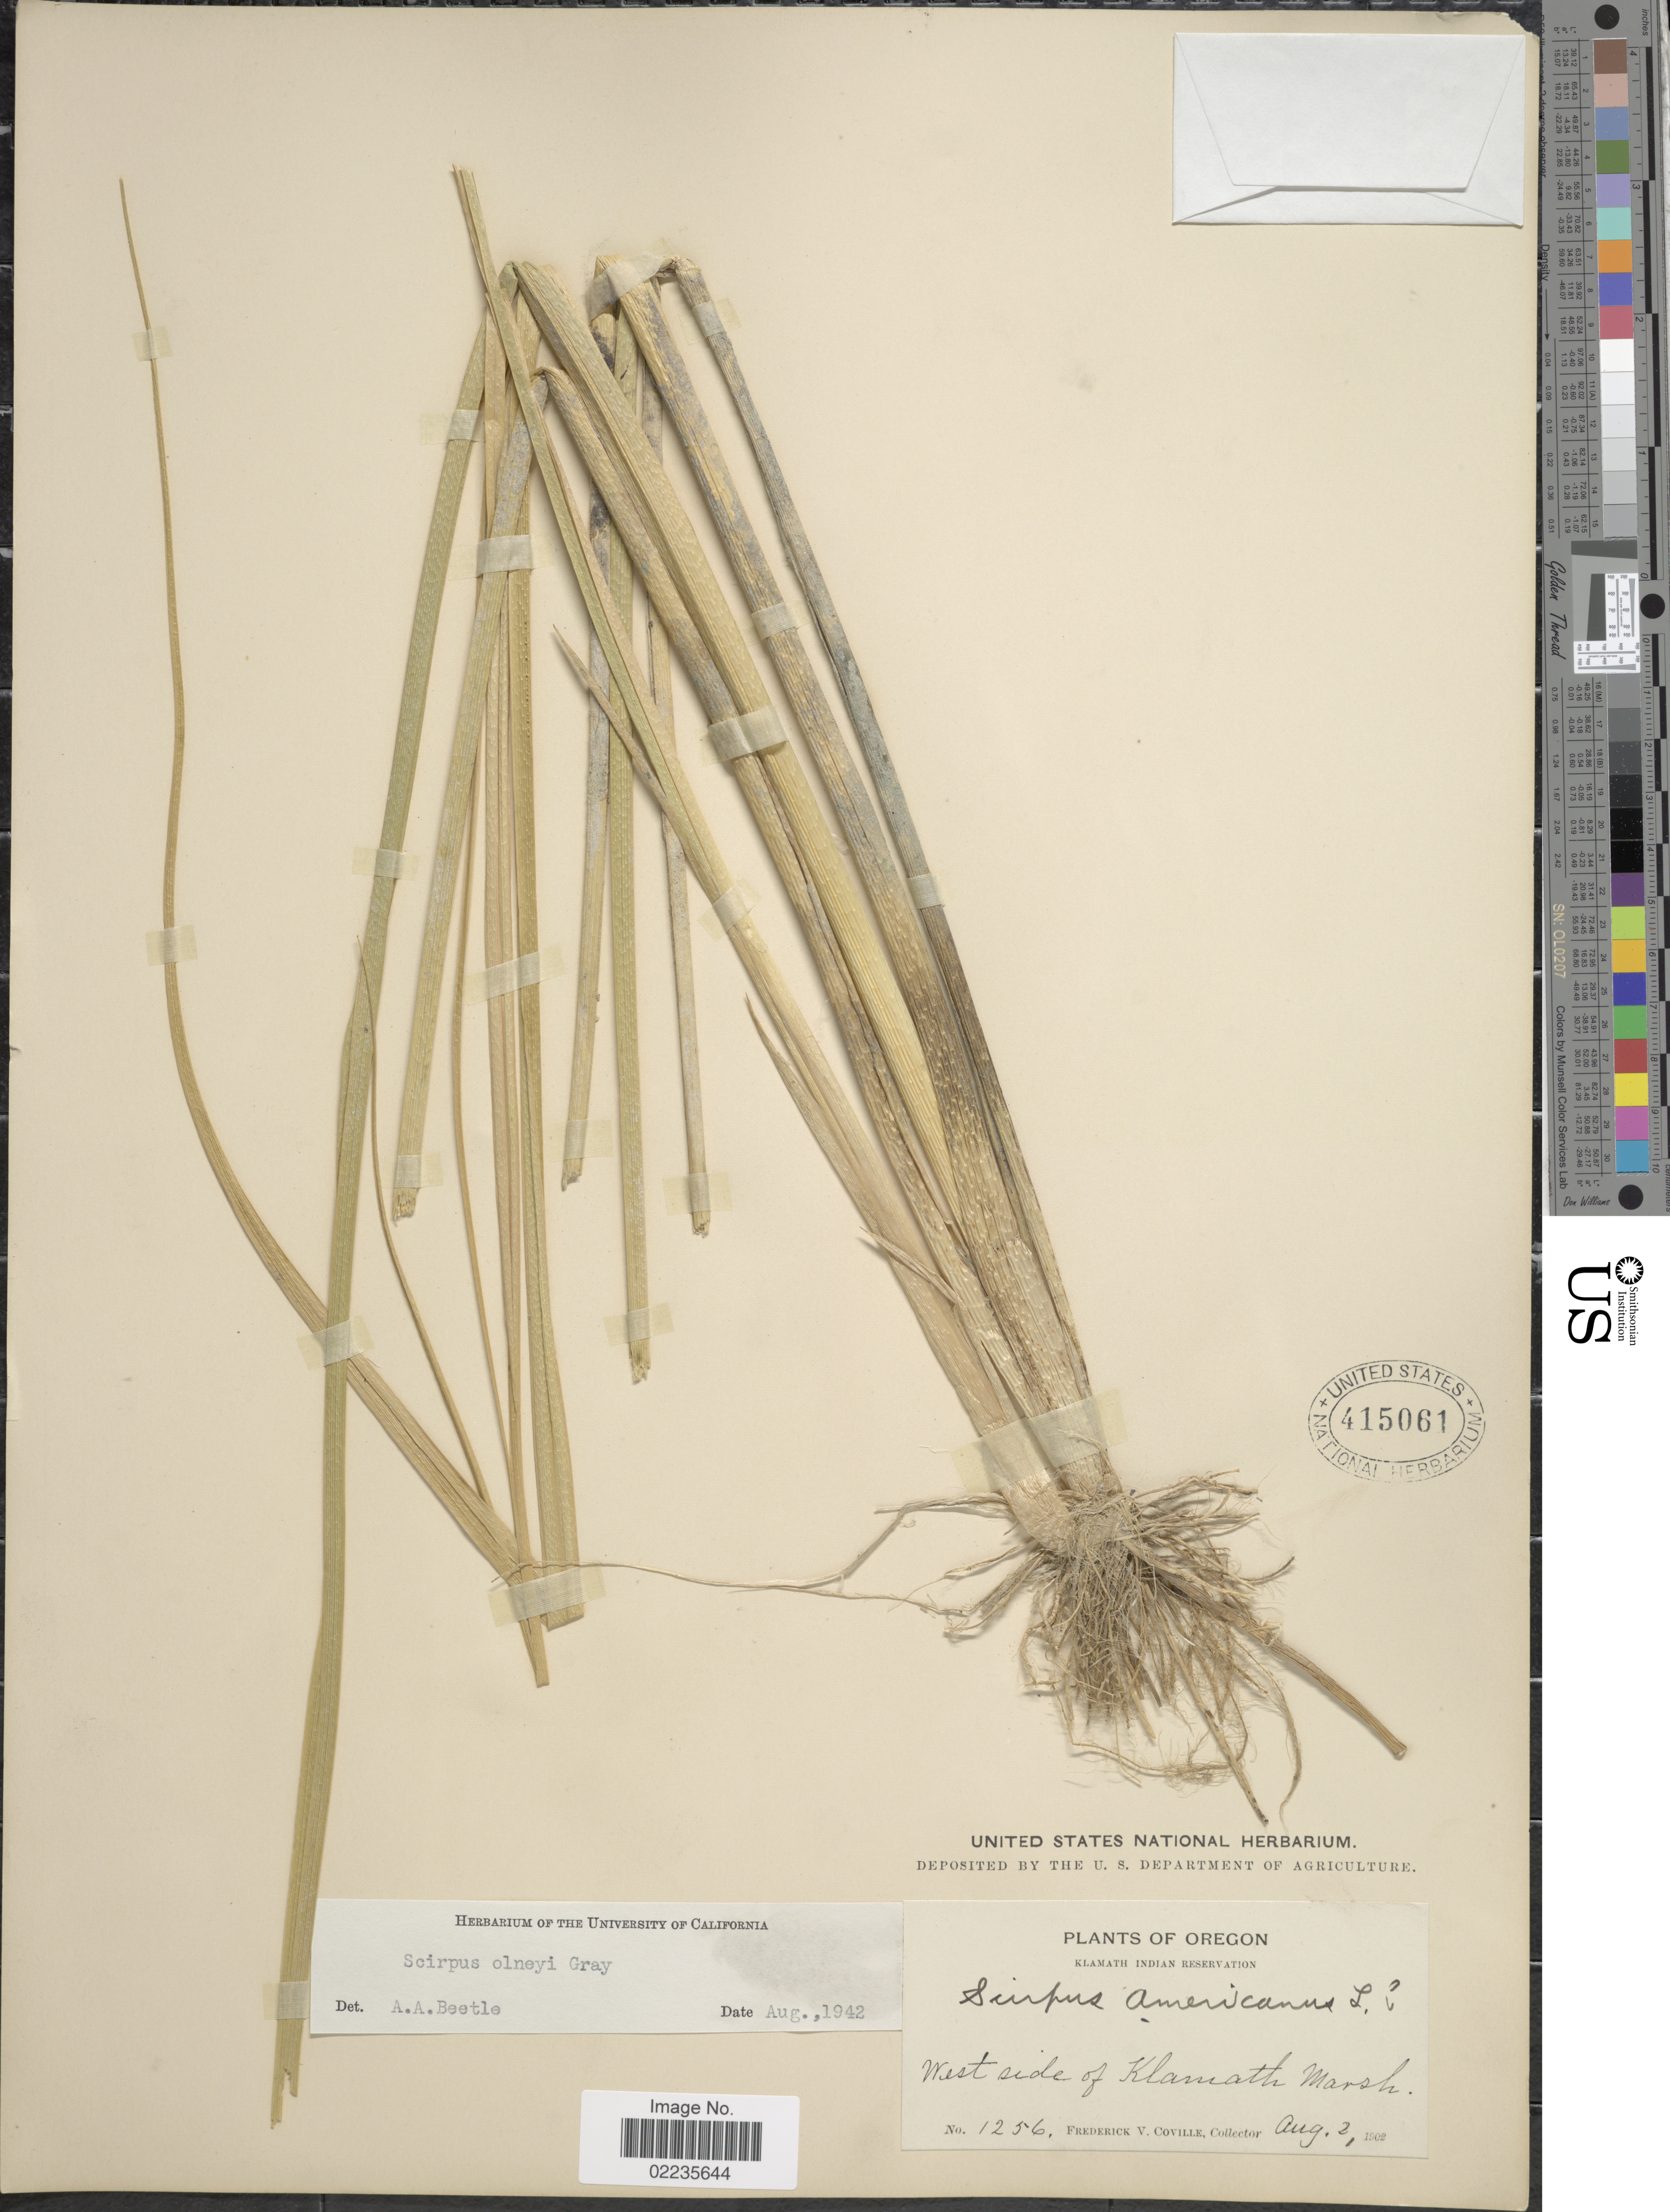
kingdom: Plantae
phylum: Tracheophyta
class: Liliopsida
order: Poales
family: Cyperaceae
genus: Schoenoplectus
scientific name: Schoenoplectus americanus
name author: (Pers.) Volkart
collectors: F. V. Coville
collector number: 1256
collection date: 1902-08-02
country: United States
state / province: Oregon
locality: West side of Klamath Marsh, Klamath Indian Reservation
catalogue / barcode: US 415061